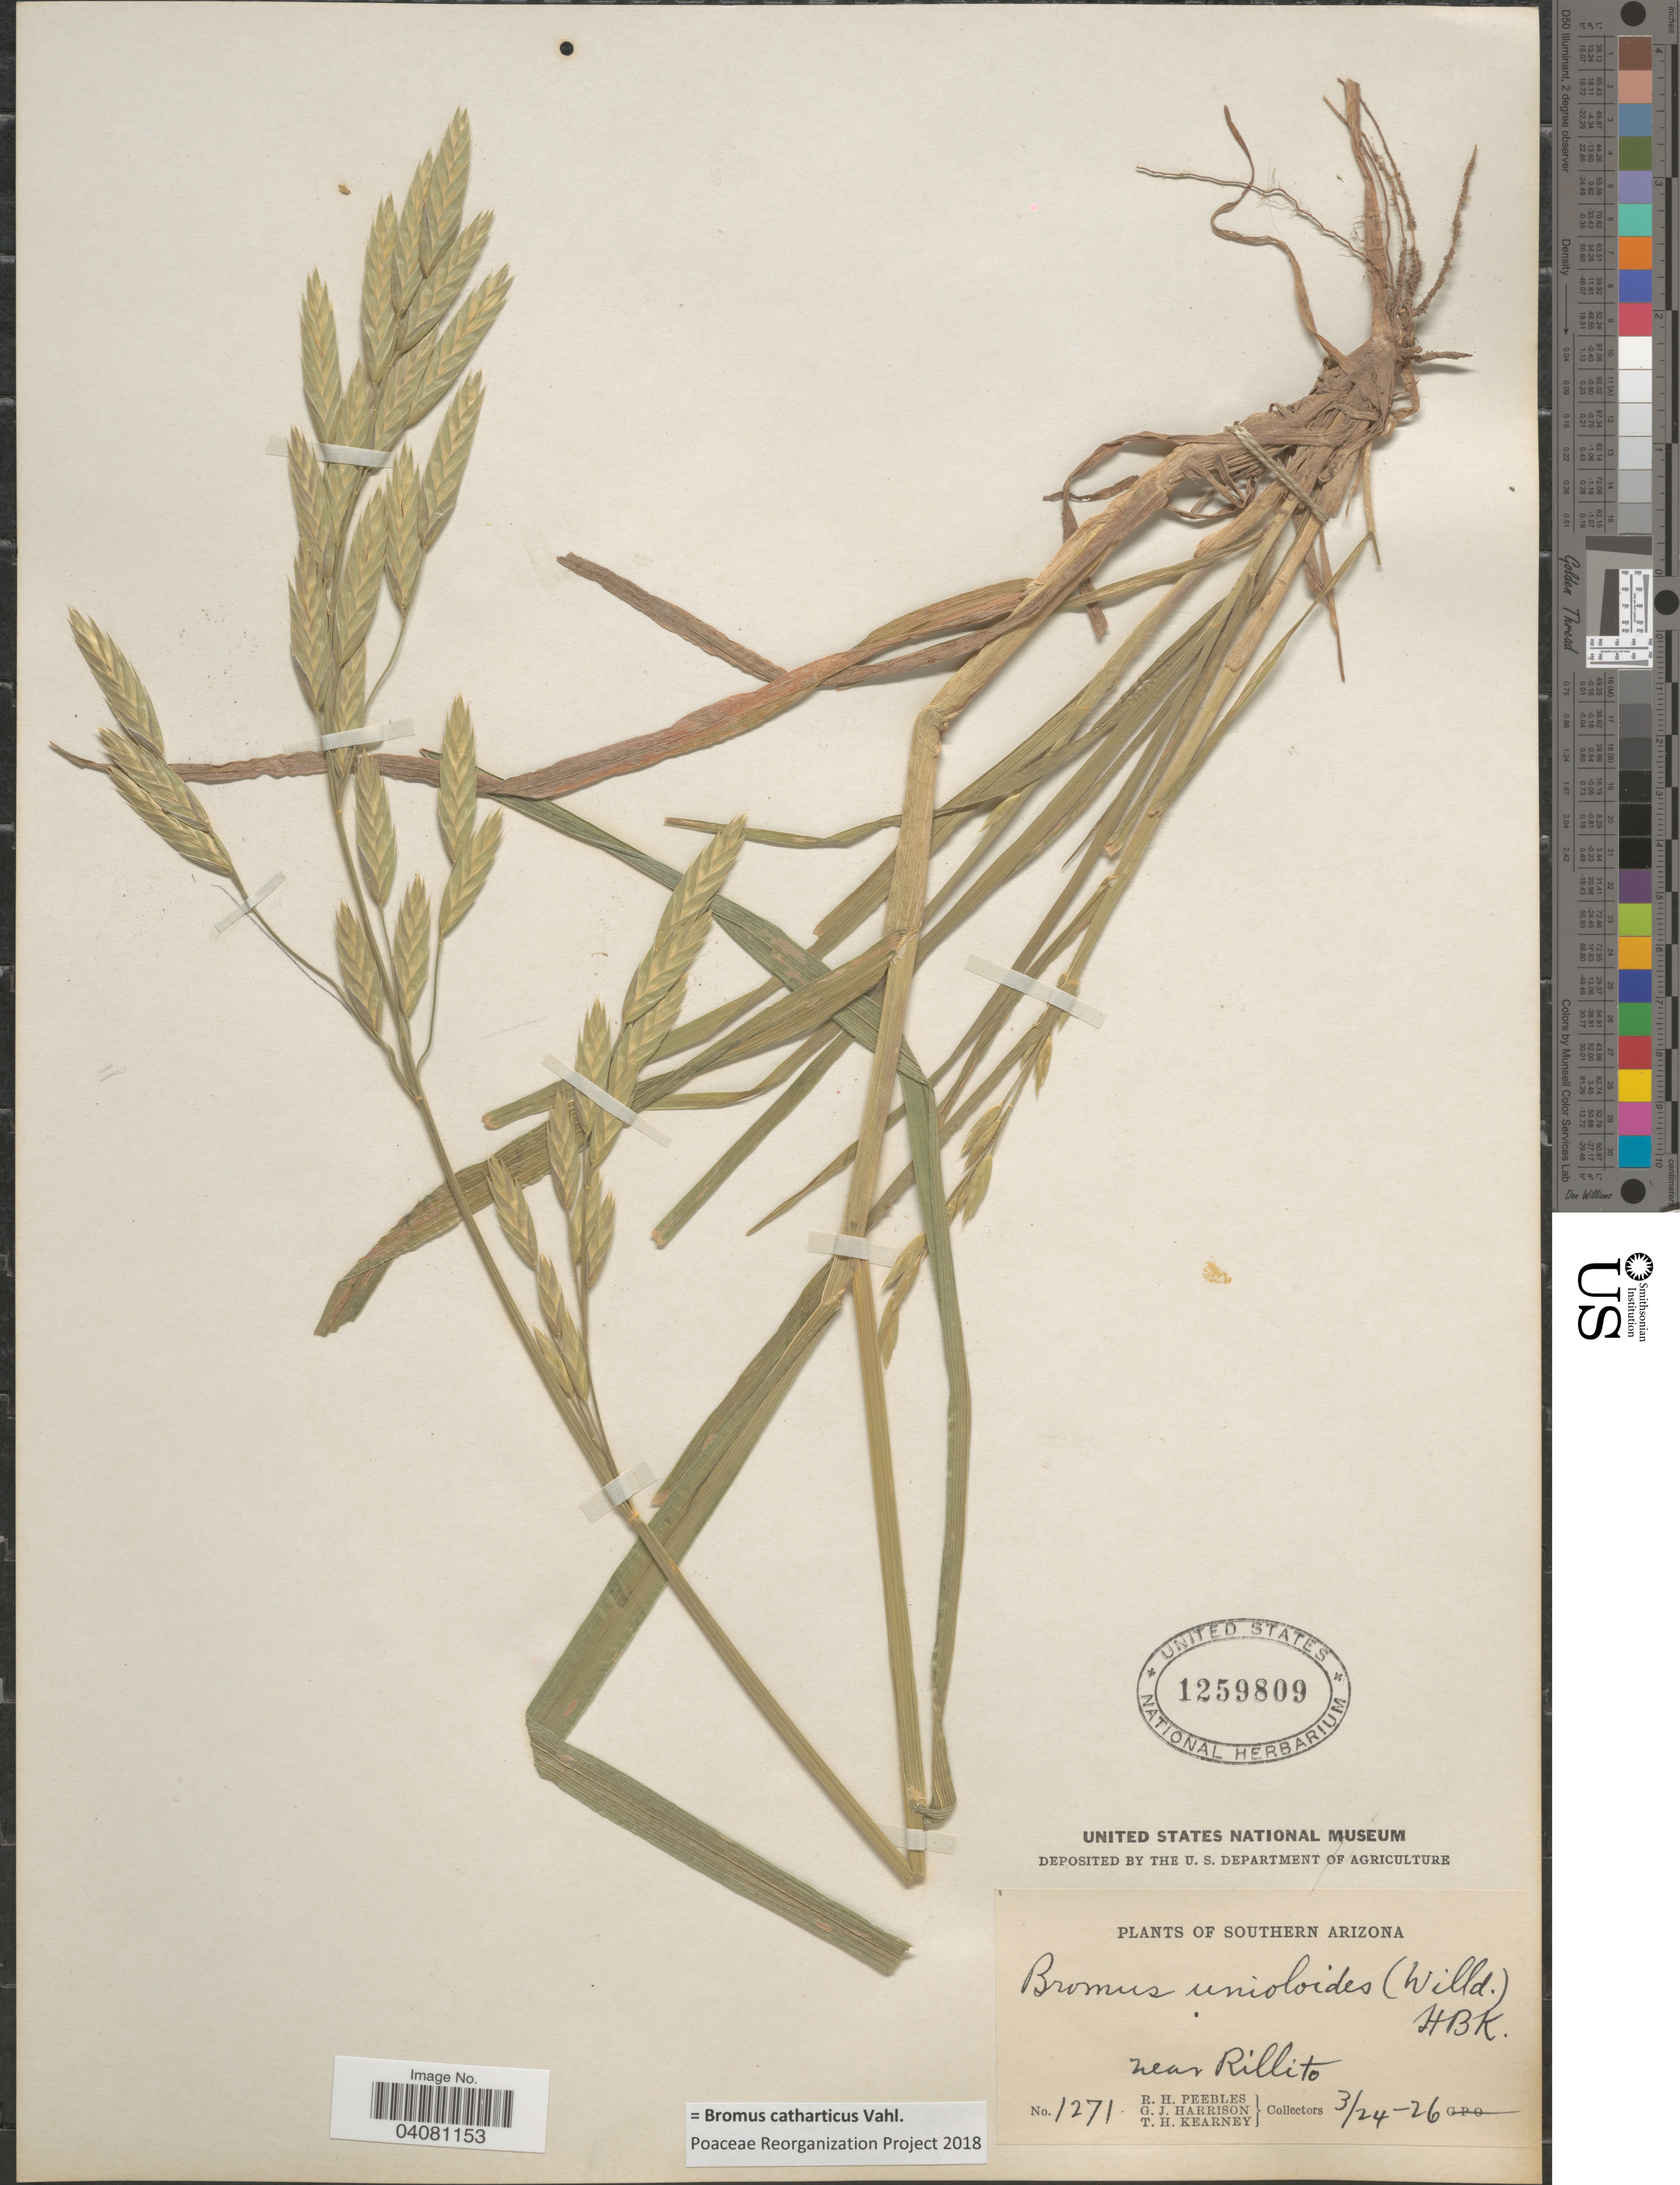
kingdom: Plantae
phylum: Tracheophyta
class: Liliopsida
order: Poales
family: Poaceae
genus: Bromus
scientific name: Bromus catharticus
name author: Vahl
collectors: R. H. Peebles, G. J. Harrison & T. H. Kearney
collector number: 1271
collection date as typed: Transcribed d/m/y: 24/3/26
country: United States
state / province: Arizona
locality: Southern Arizona. Near Rillito.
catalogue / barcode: US 1259809